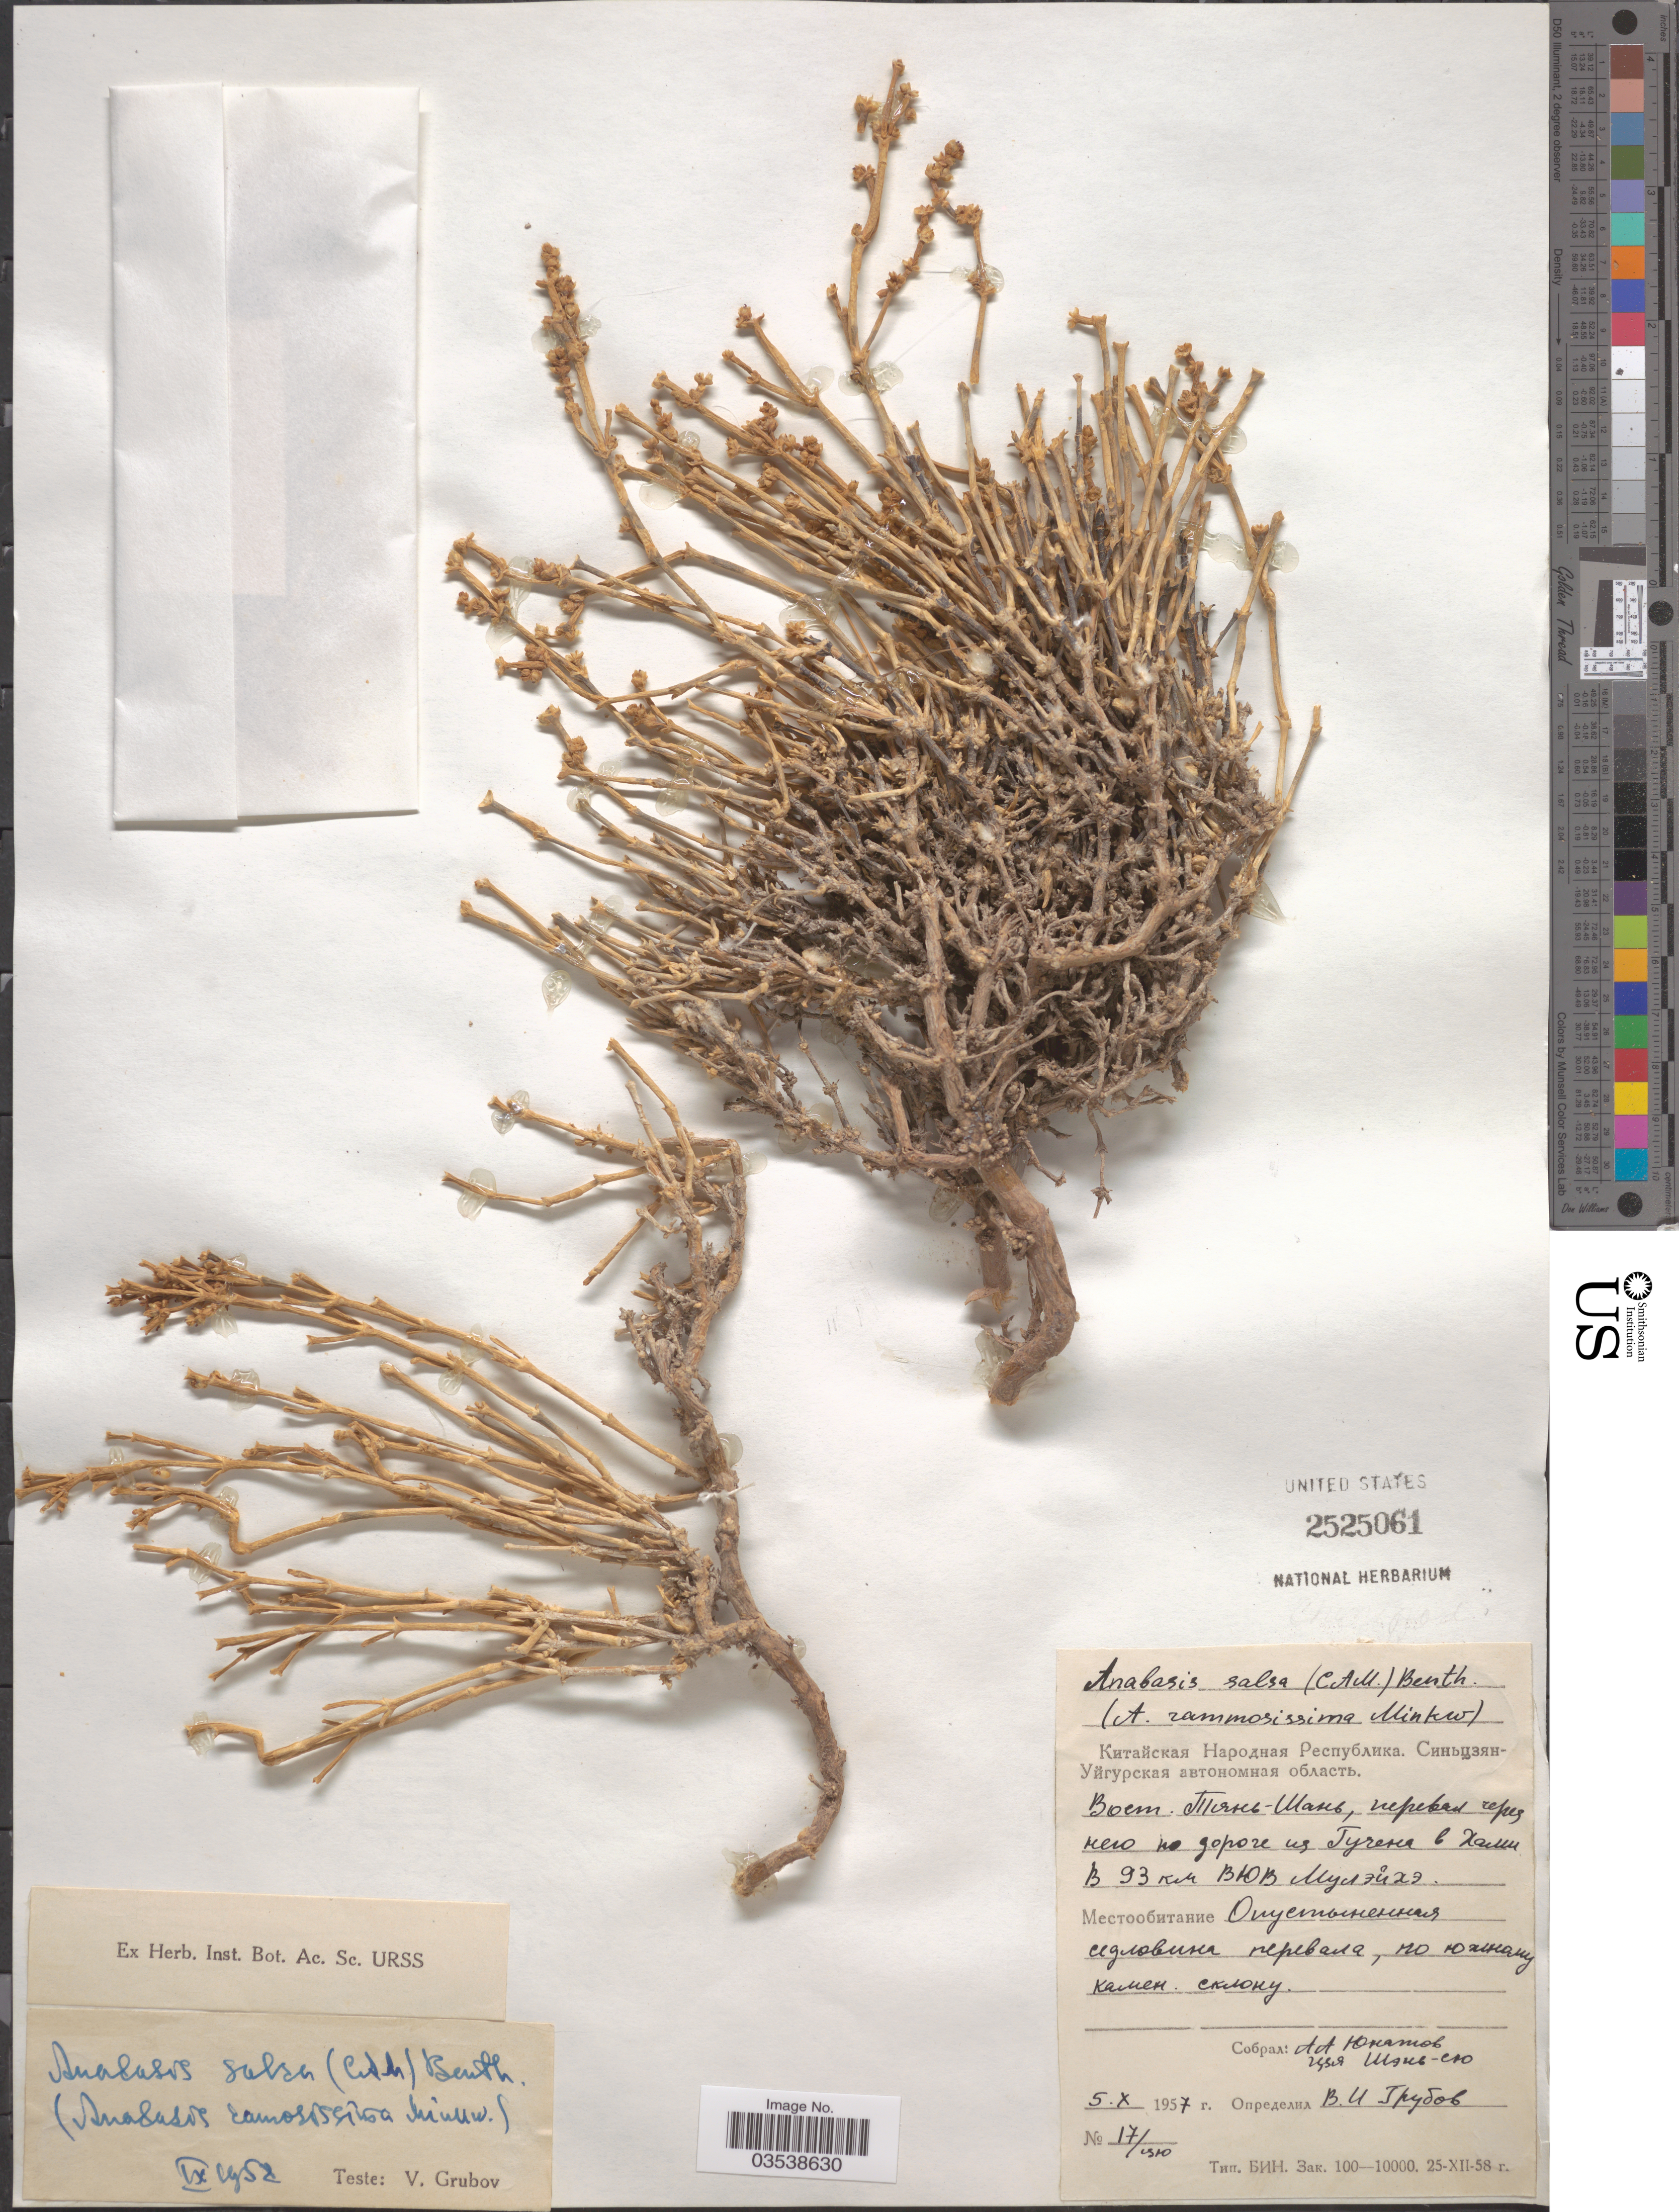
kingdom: Plantae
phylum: Tracheophyta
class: Magnoliopsida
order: Caryophyllales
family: Amaranthaceae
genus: Anabasis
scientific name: Anabasis salsa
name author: Benth. ex Volkens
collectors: A. Unatov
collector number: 17/1310*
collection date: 1957-10-05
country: China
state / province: Xinjiang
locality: On route from Guchen to Kham, 93 km ESE.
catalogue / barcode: US 2525061